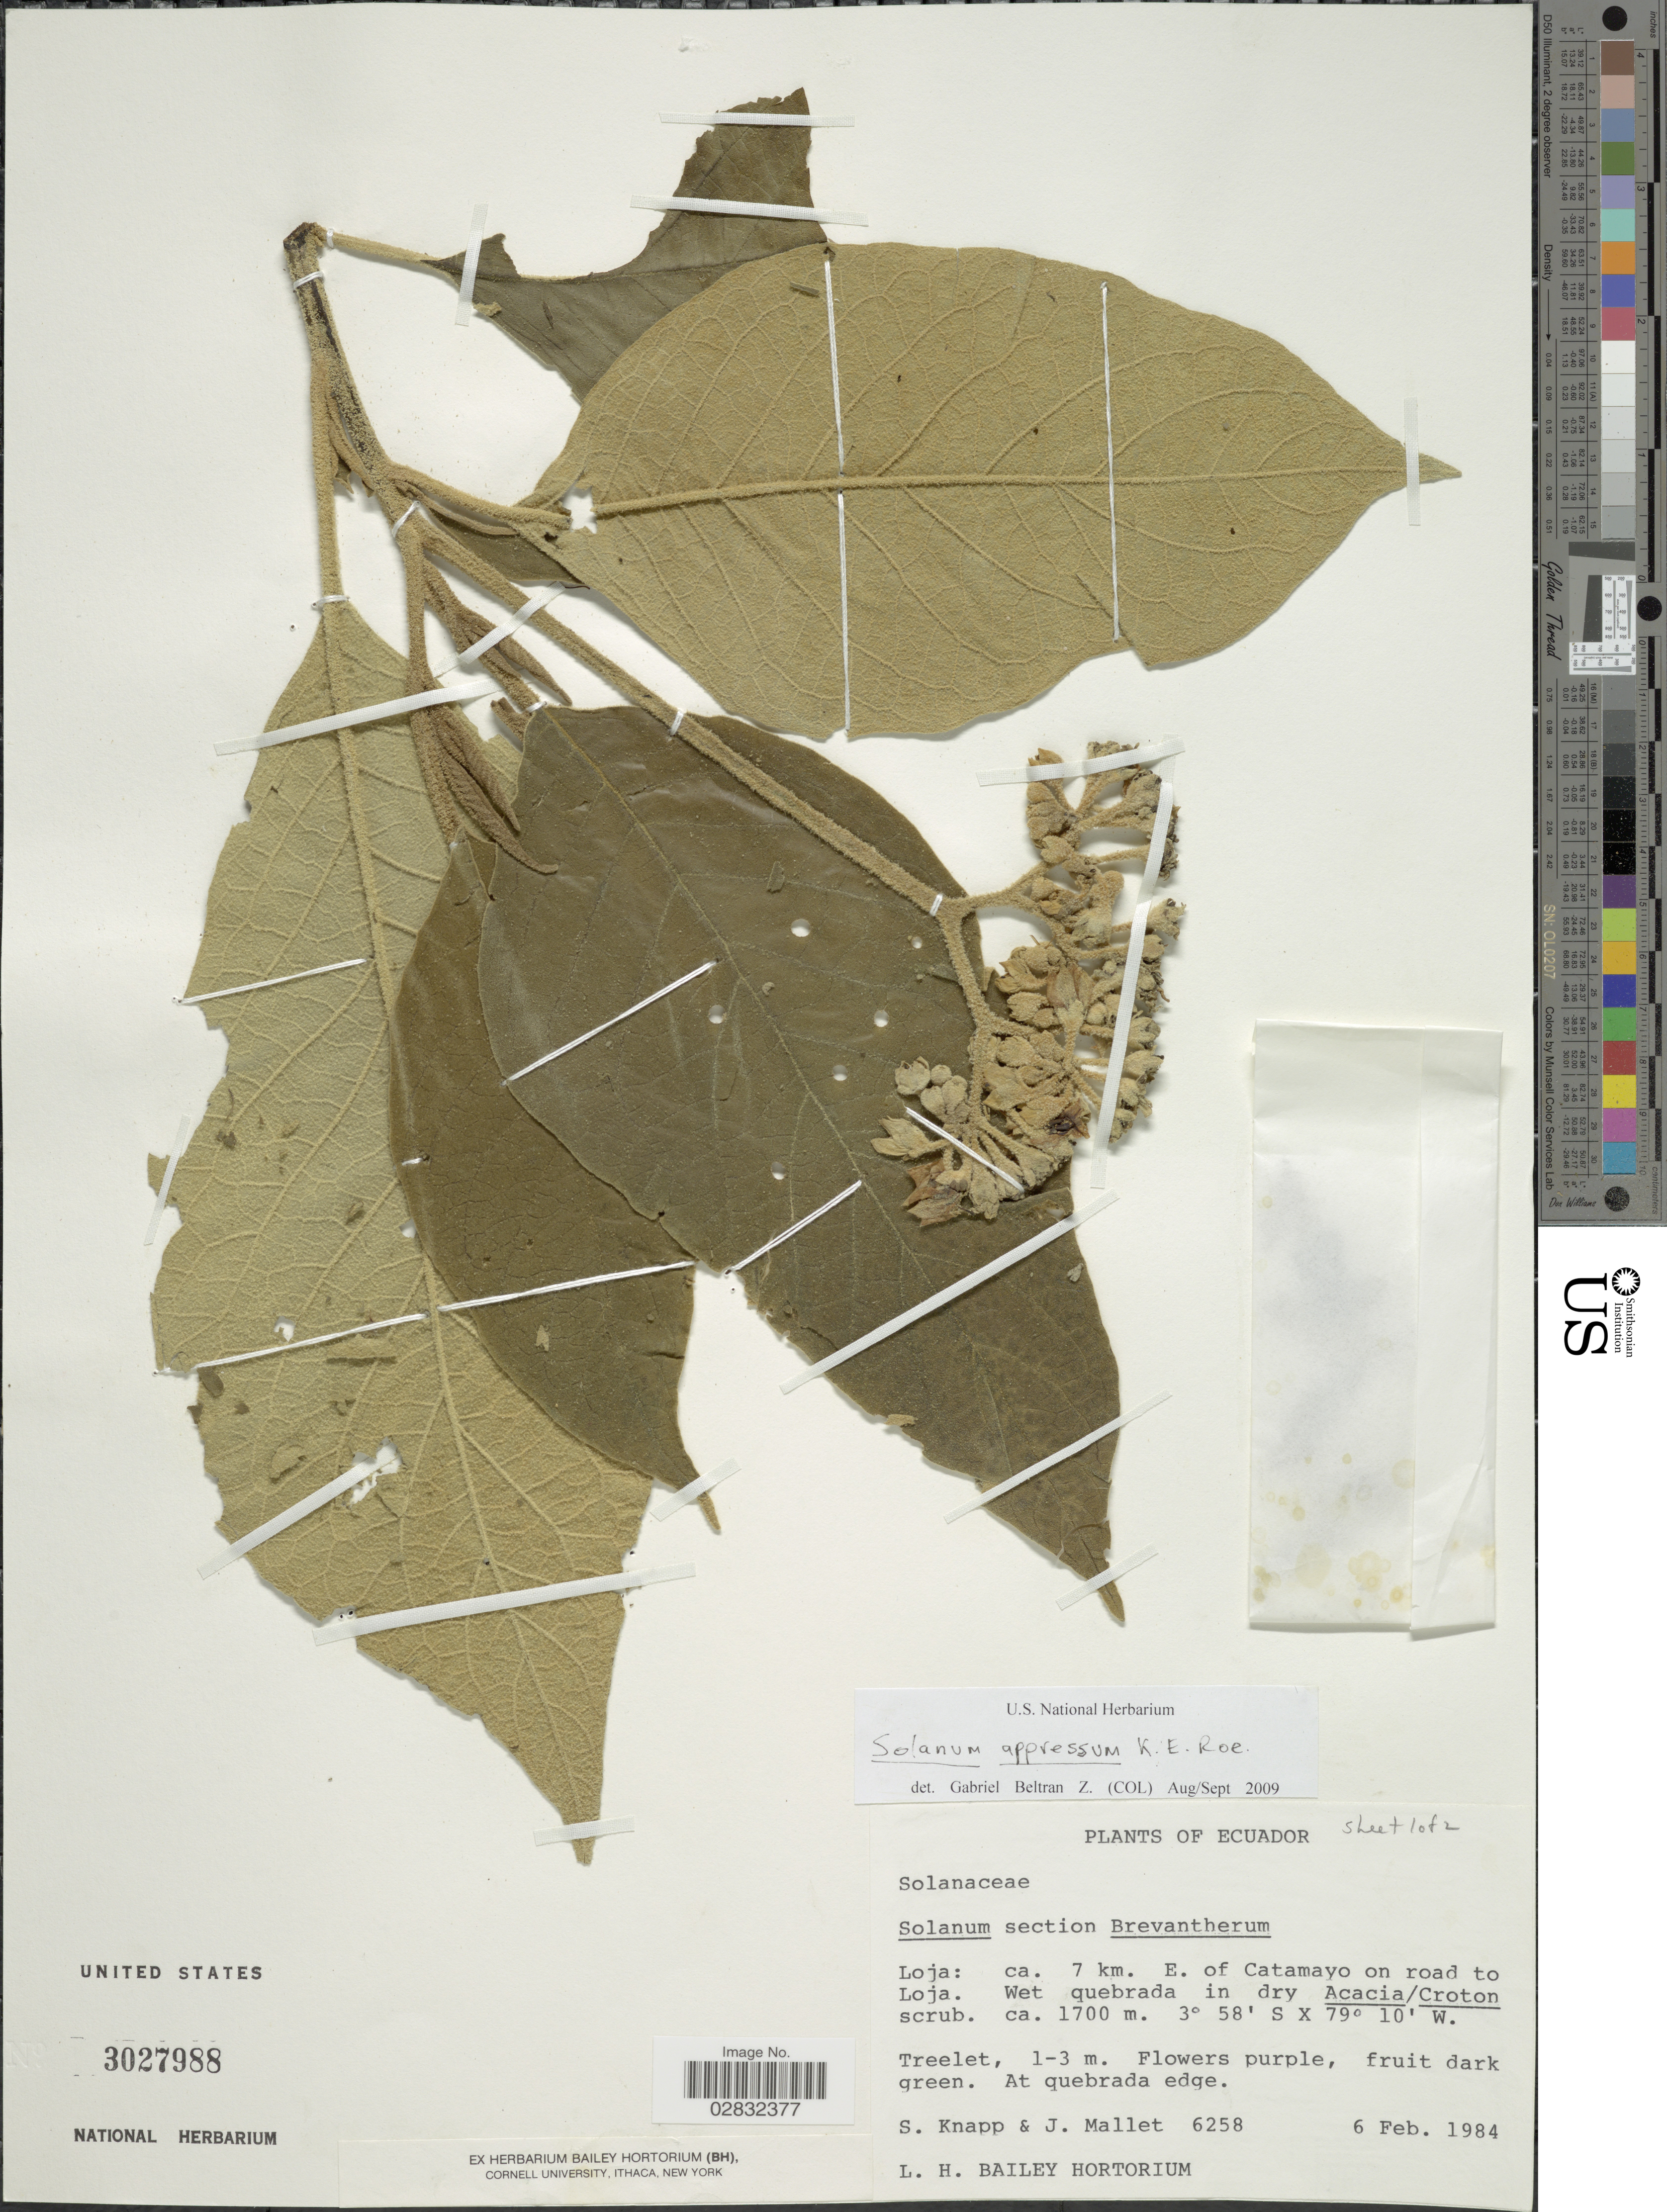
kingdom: Plantae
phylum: Tracheophyta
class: Magnoliopsida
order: Solanales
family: Solanaceae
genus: Solanum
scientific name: Solanum appressum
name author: K.E. Roe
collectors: S. Knapp & J. Mallet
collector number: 6258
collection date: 1984-02-06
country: Ecuador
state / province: Loja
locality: Loja: ca. 7 km. E. of Catamayo on road to Loja.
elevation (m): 1700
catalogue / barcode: US 3027988